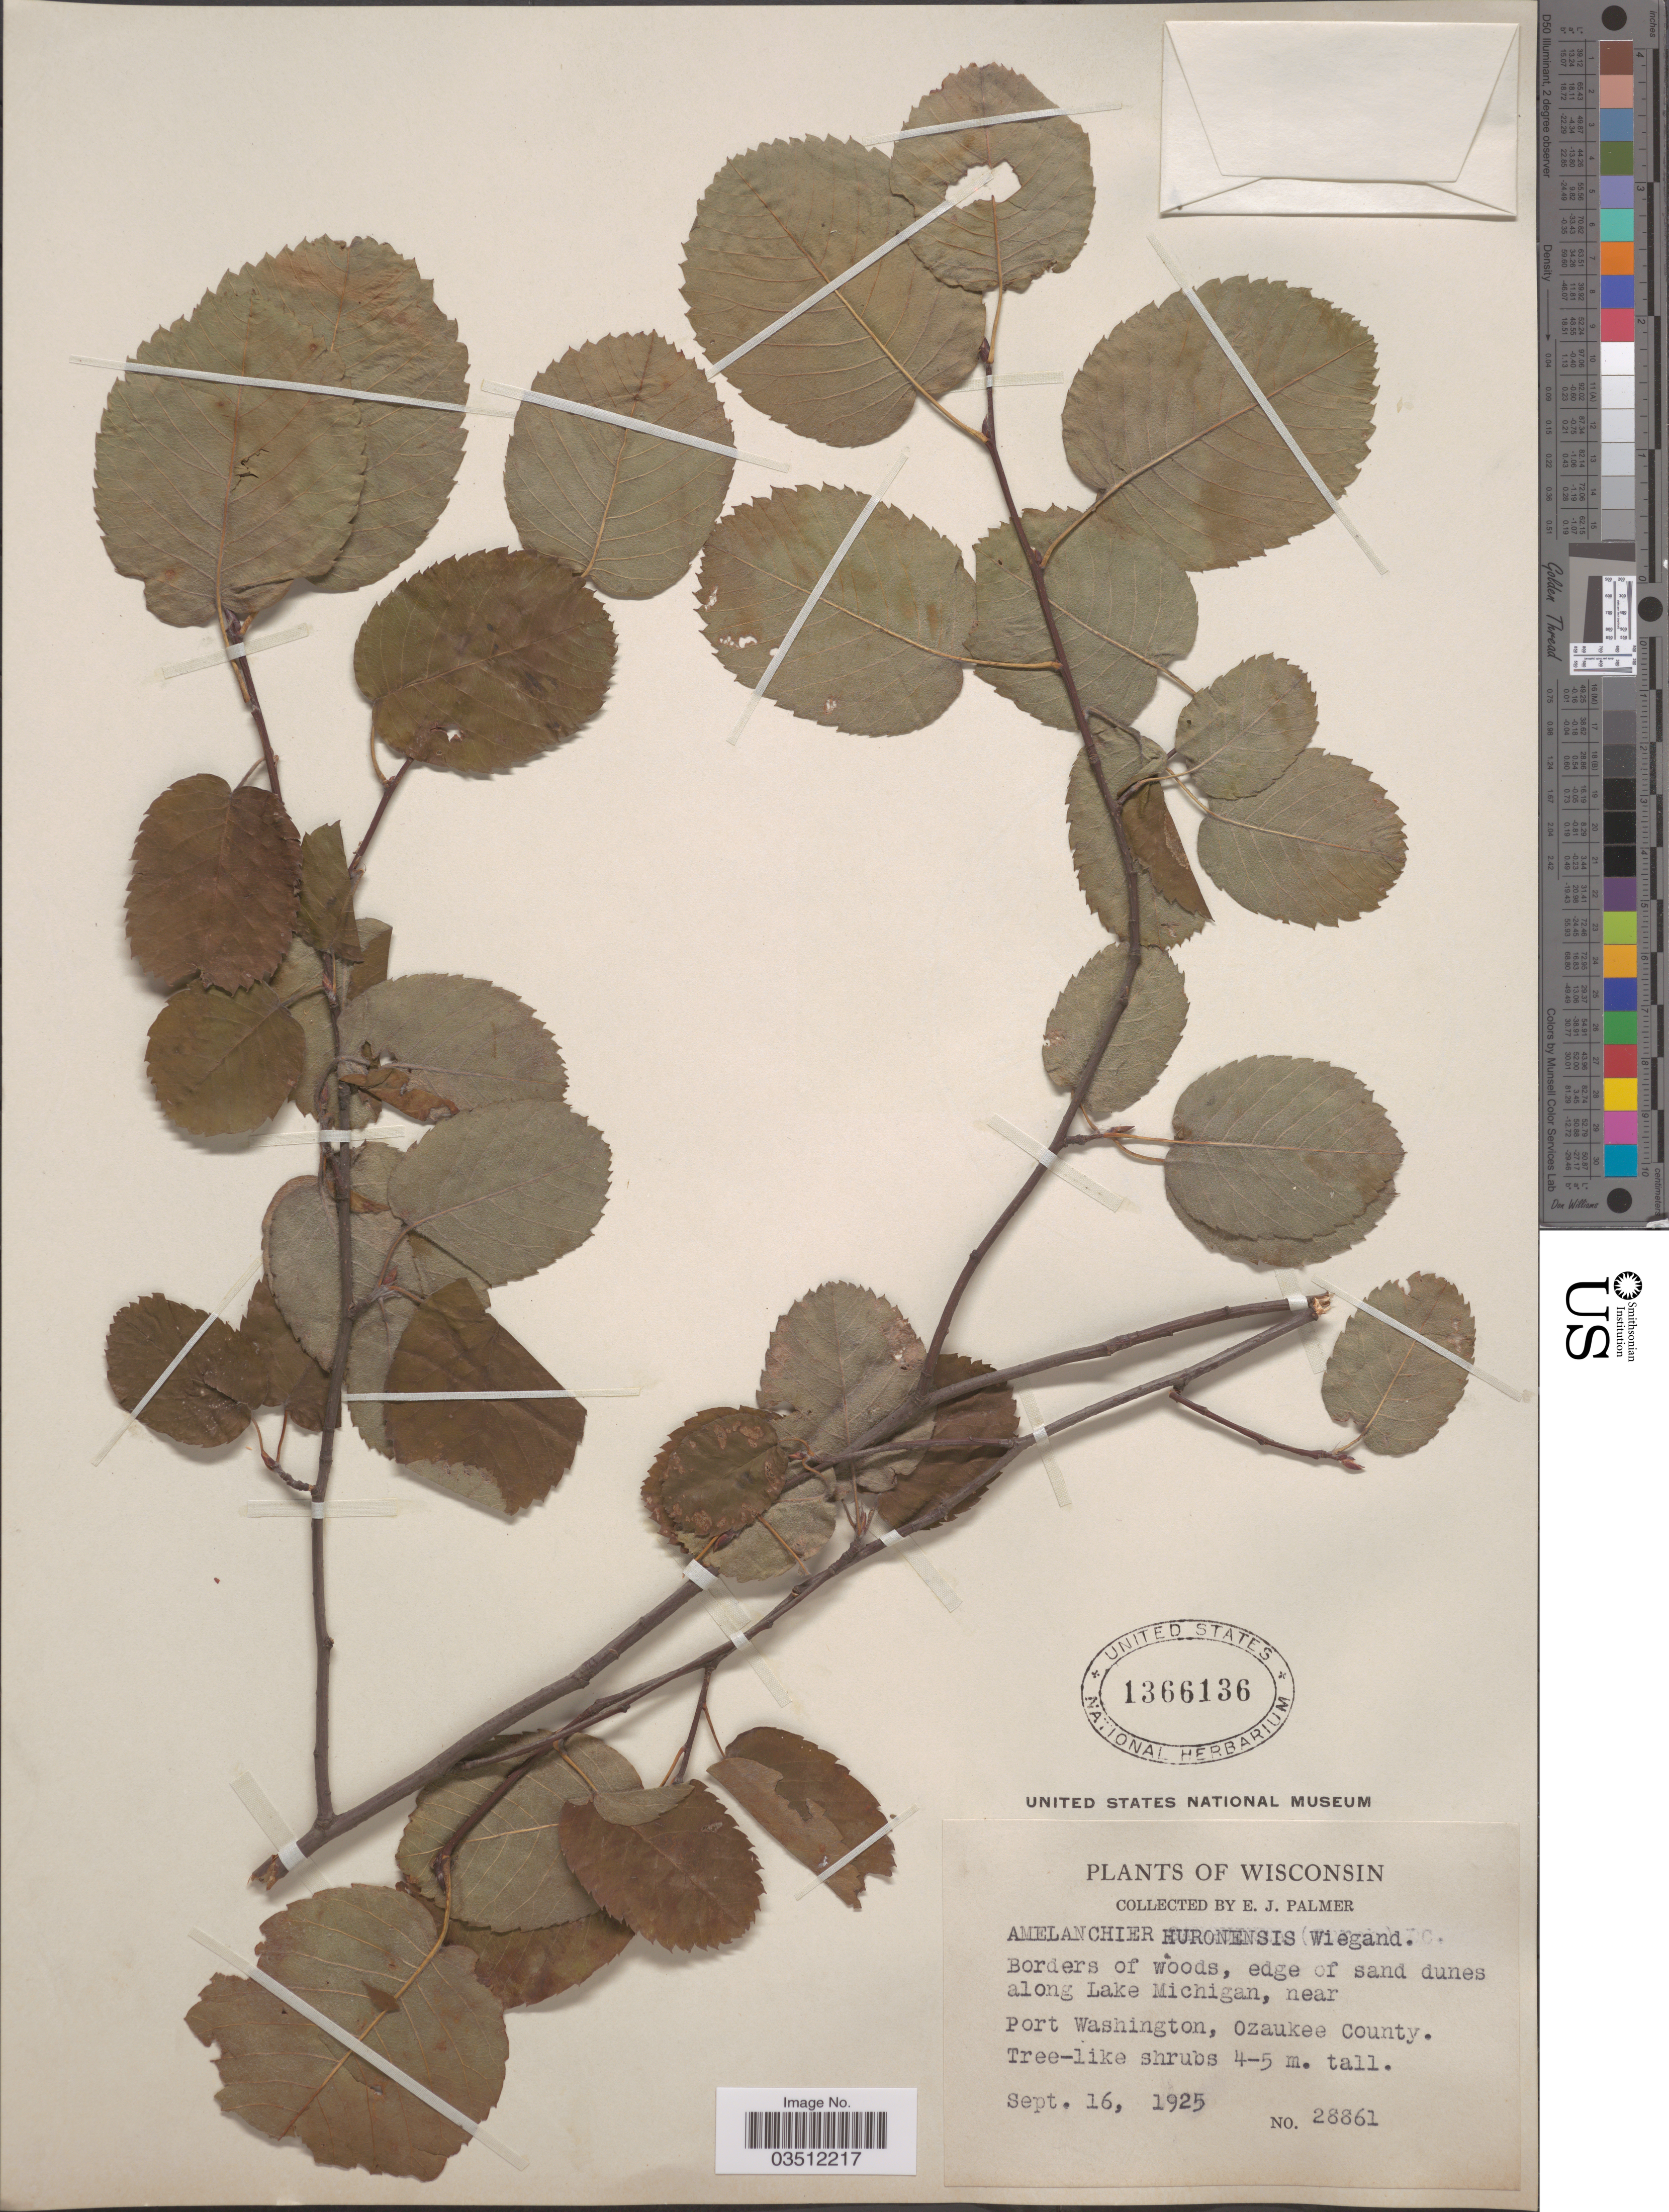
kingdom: Plantae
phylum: Tracheophyta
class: Magnoliopsida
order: Rosales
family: Rosaceae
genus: Amelanchier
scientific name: Amelanchier huronensis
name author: Wiegand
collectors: E. J. Palmer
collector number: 28861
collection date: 1925-09-16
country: United States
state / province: Wisconsin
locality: Along Lake Michigan, near Port Washington, Ozaukee County.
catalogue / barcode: US 1366136